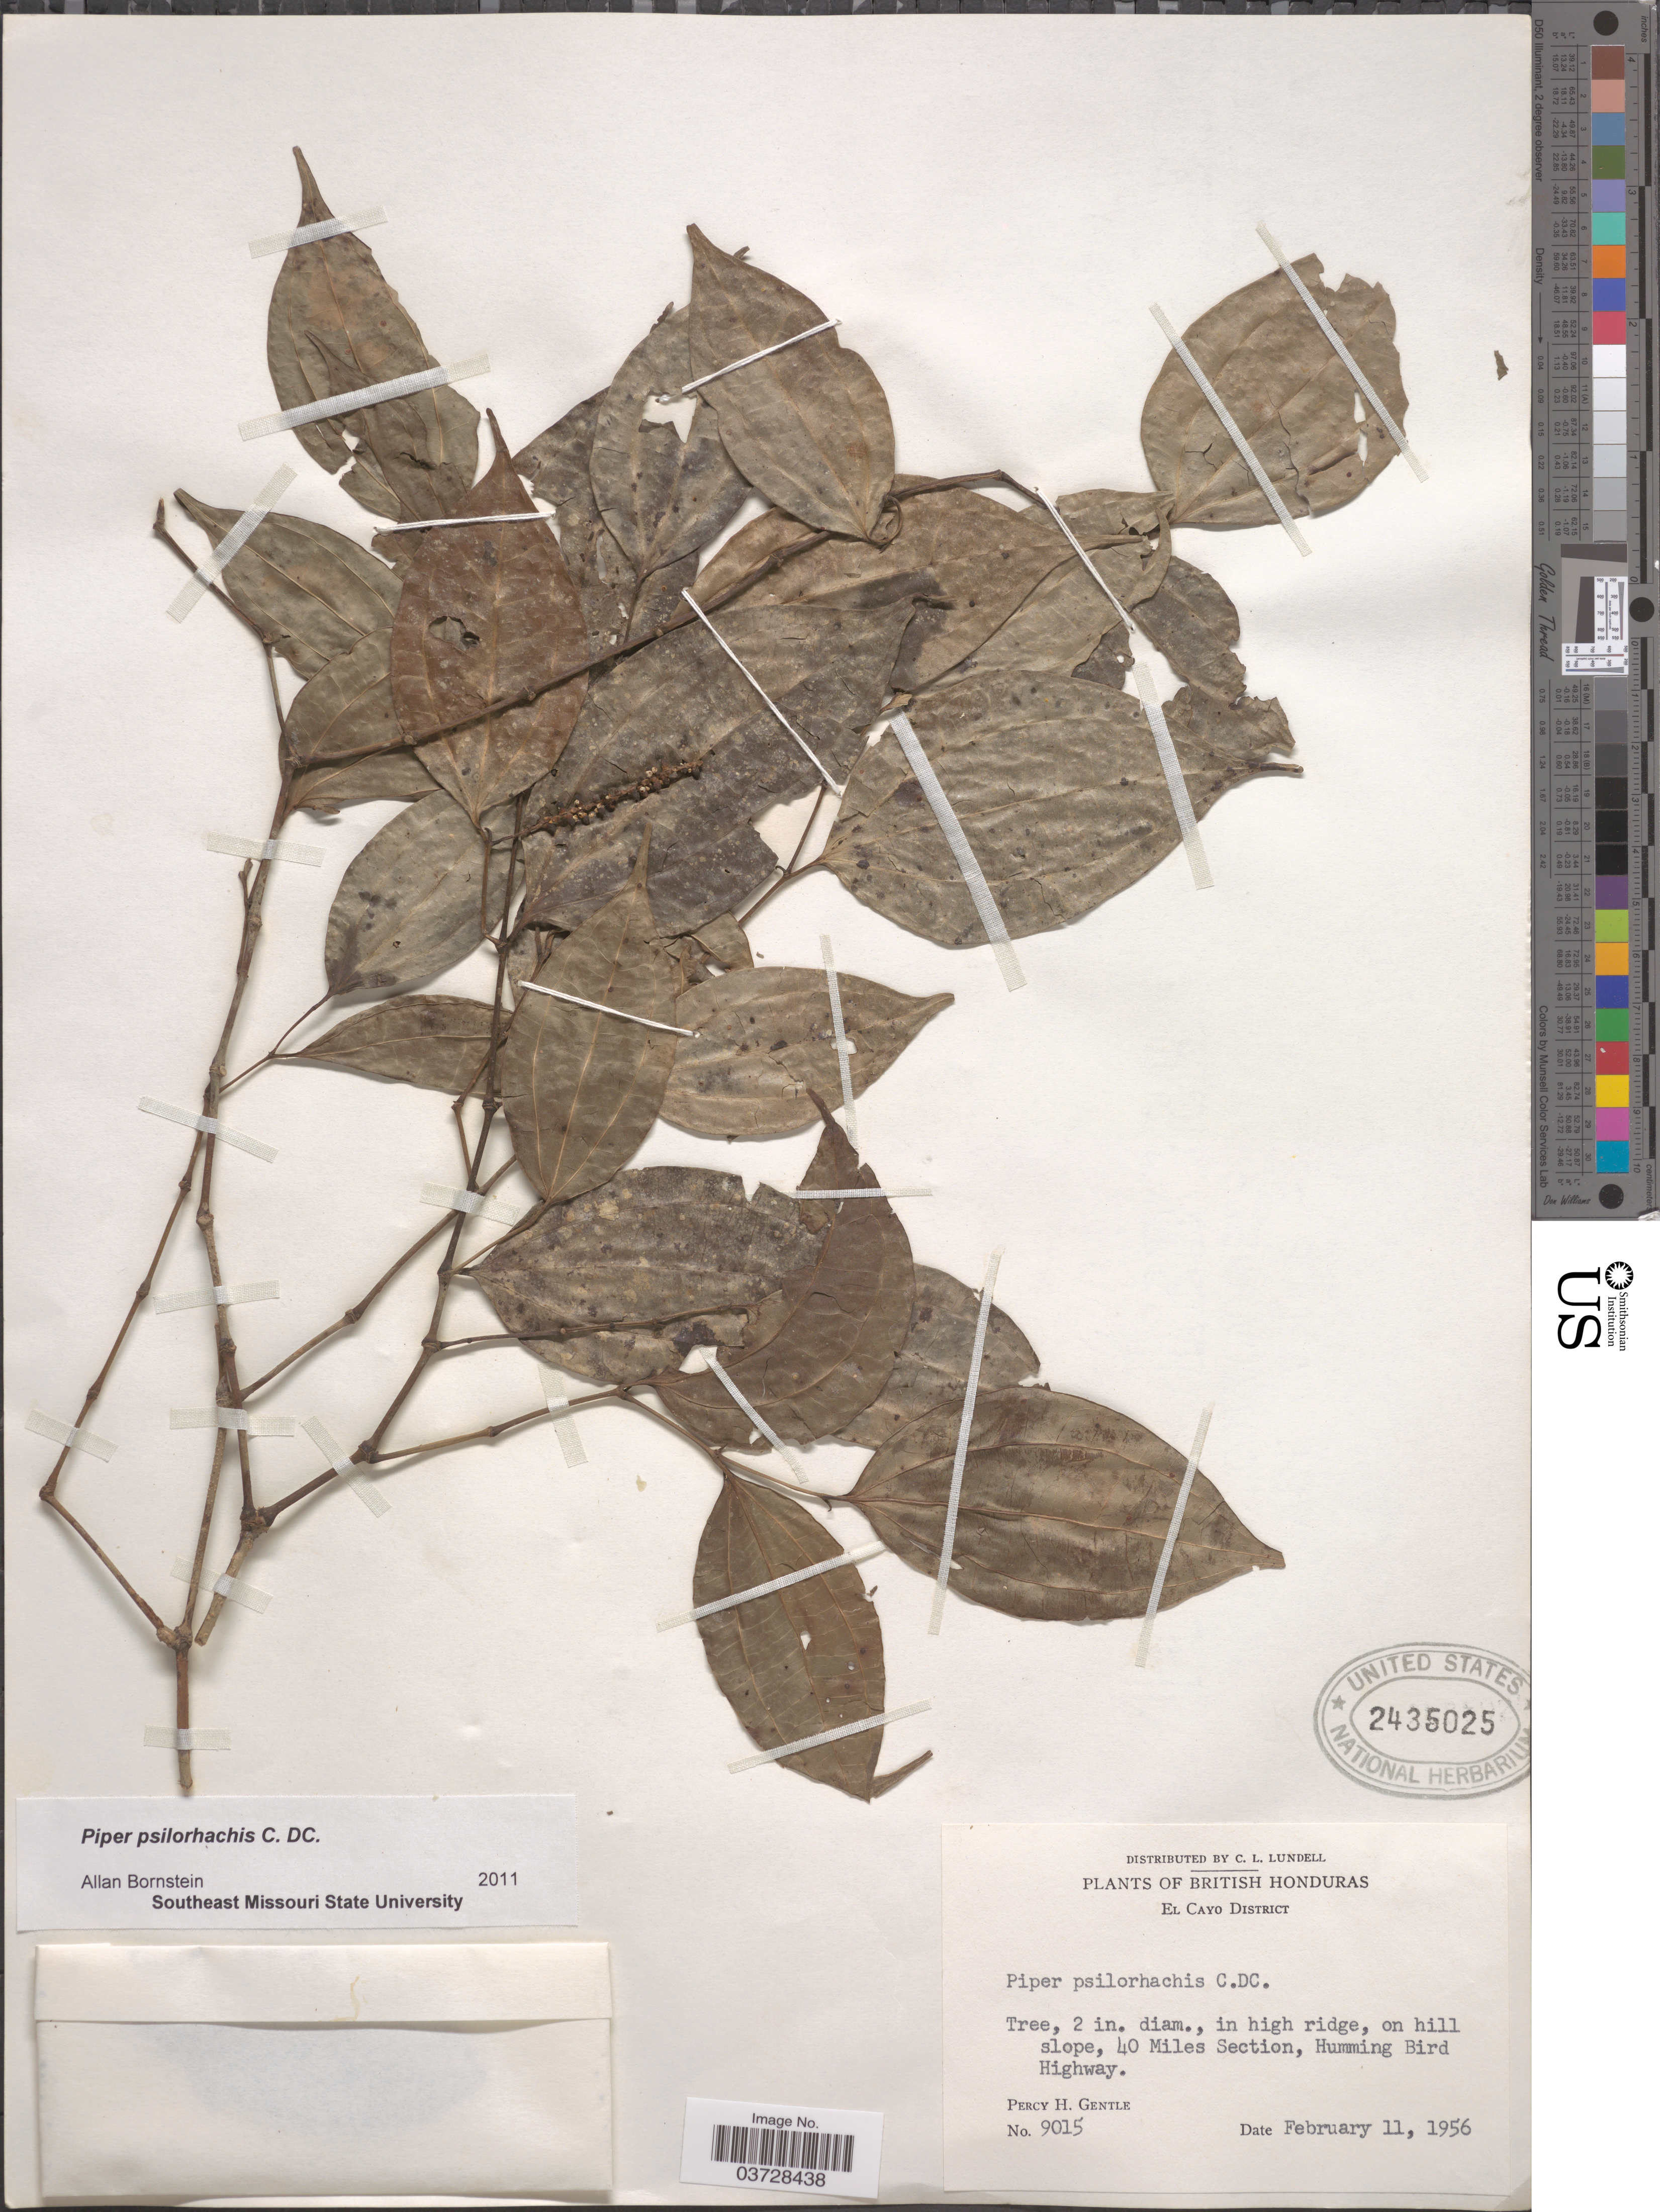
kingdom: Plantae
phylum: Tracheophyta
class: Magnoliopsida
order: Piperales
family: Piperaceae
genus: Piper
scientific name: Piper psilorhachis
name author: C. DC.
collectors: P. H. Gentle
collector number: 9015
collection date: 1956-02-11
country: Belize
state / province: Cayo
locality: British Honduras. El Cayo District. 40 Miles Section, Humming Bird Highway.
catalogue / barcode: US 2435025